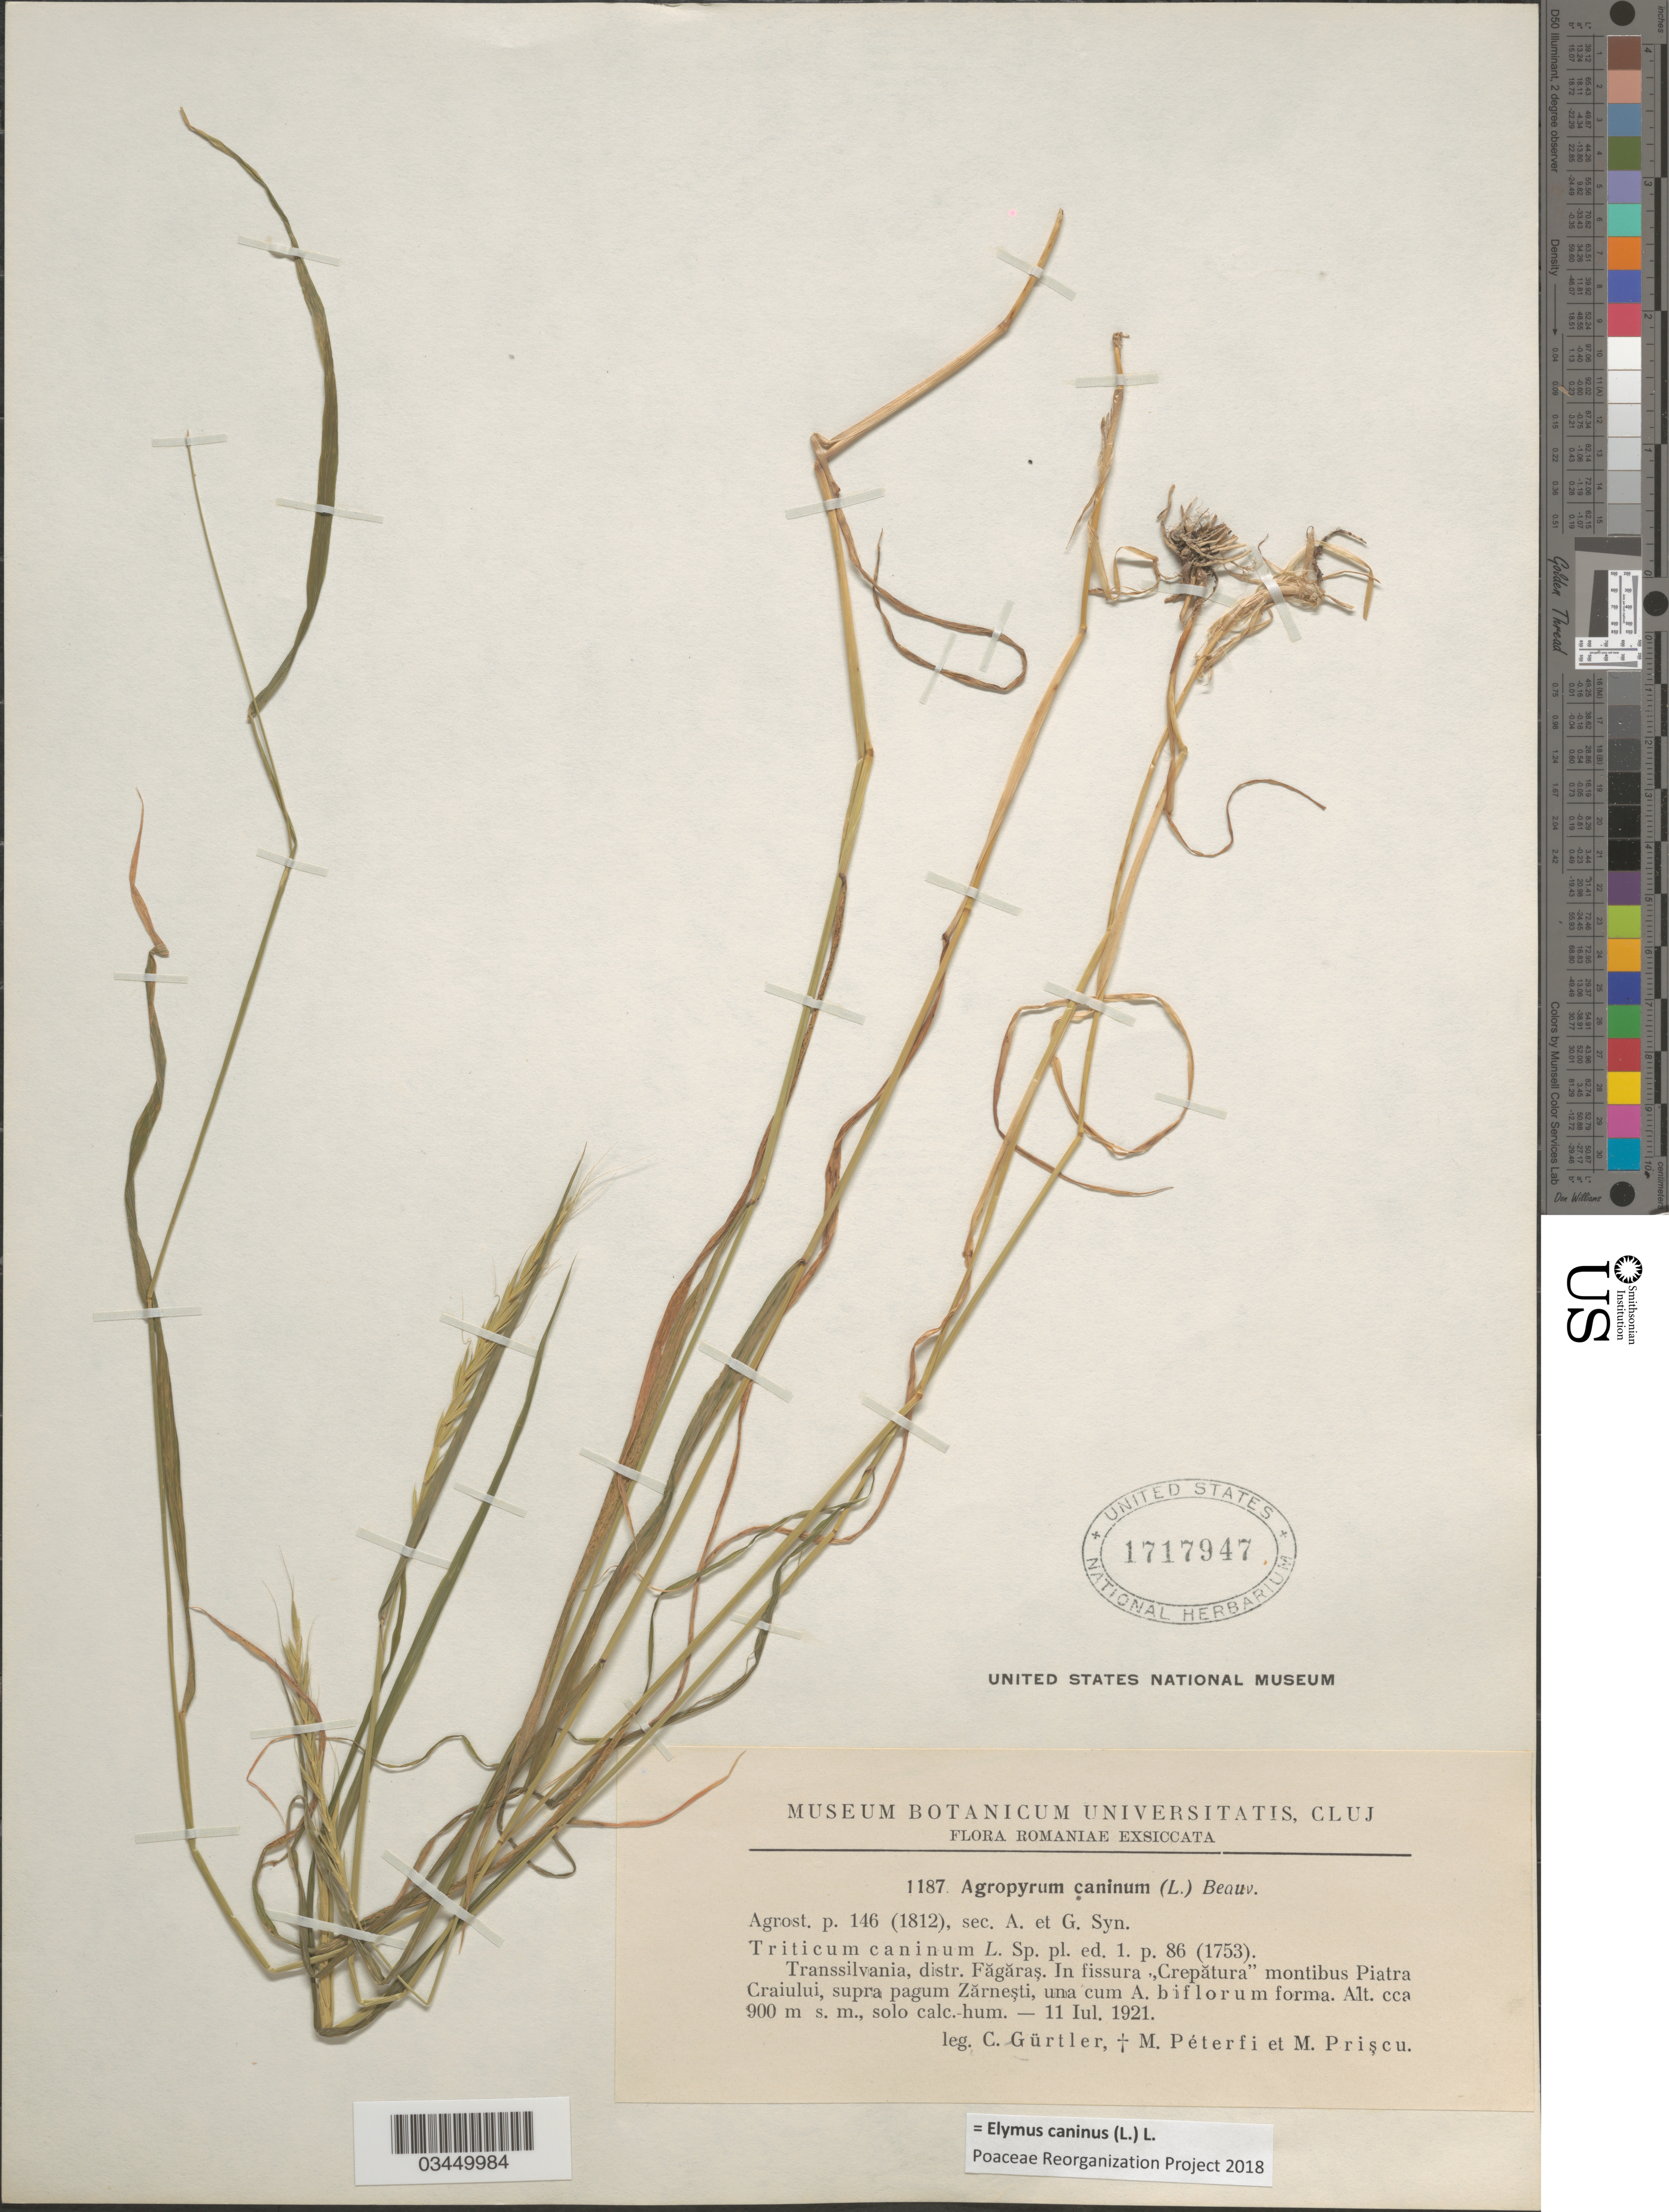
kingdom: Plantae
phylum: Tracheophyta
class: Liliopsida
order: Poales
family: Poaceae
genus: Elymus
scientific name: Elymus caninus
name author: (L.) L.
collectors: C. Gürtler, M. Péterfi & M. Priscu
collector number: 1187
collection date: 1921-07-11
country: Romania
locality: Transsilvania, distr. Făgăraş. In fissura "Crepătura" montibus Piatra Craiului, supra pagum Zărneşti.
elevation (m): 900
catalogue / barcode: US 1717947